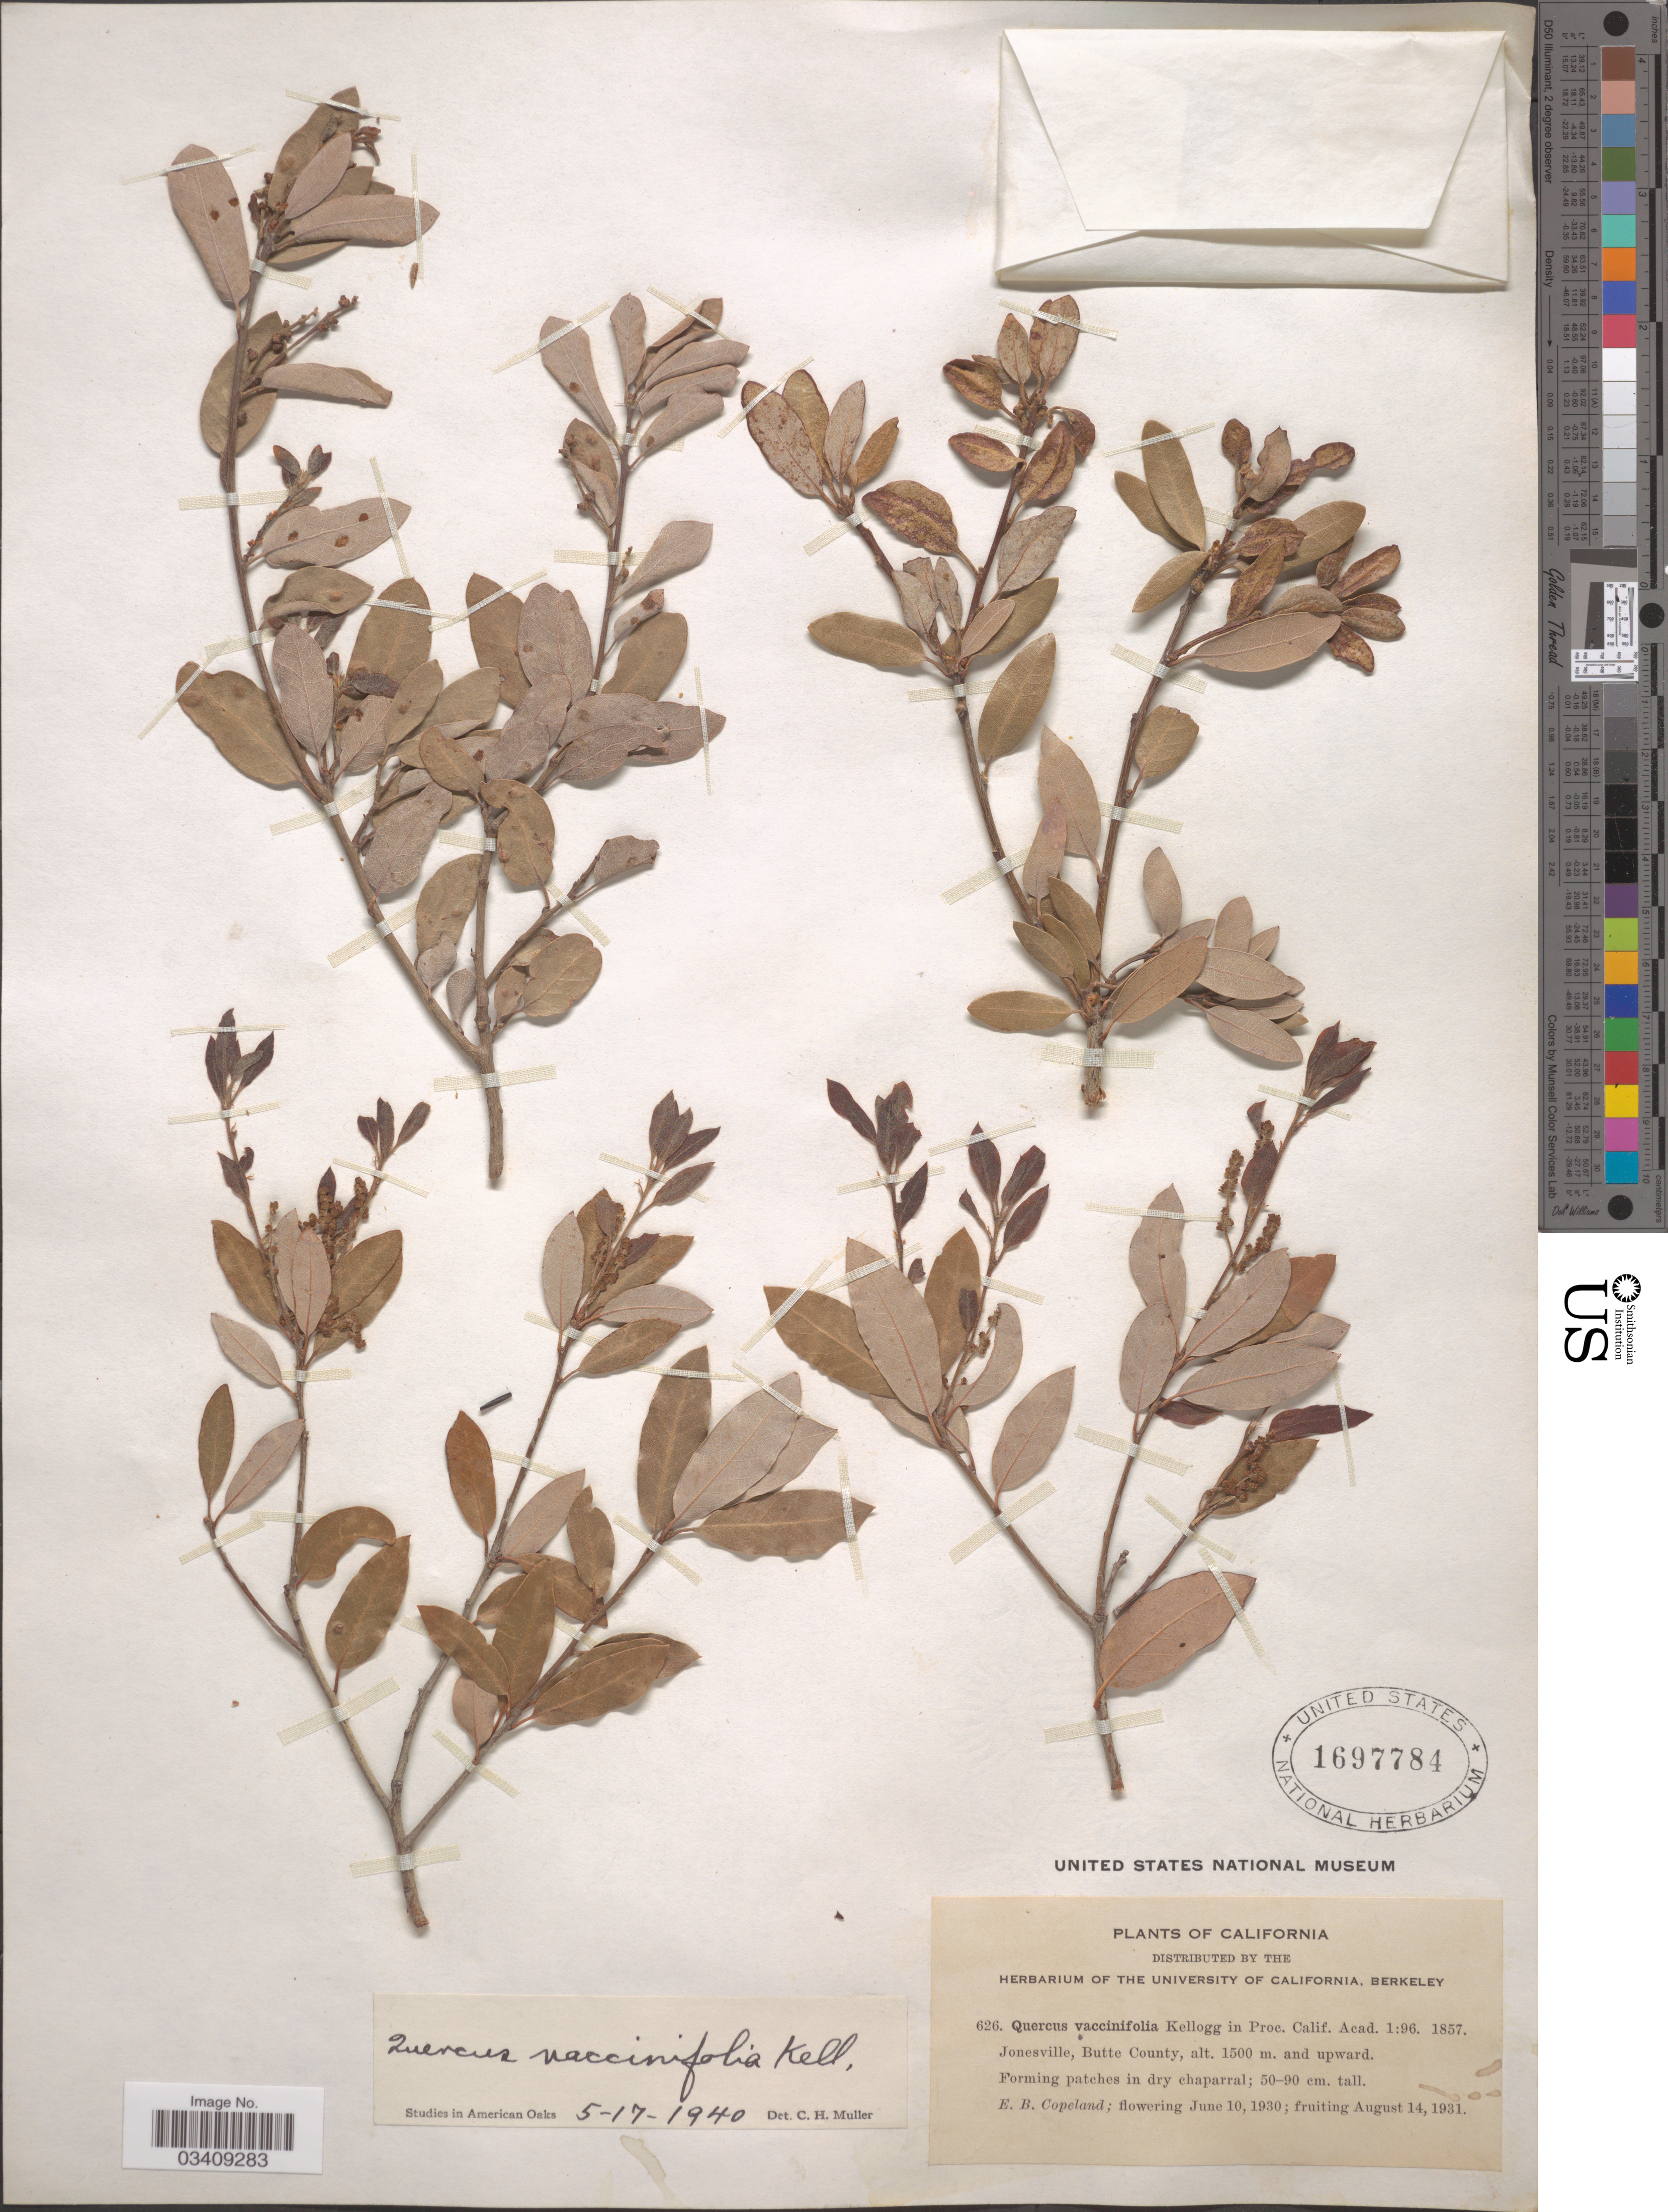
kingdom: Plantae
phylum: Tracheophyta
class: Magnoliopsida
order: Fagales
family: Fagaceae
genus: Quercus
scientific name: Quercus aaata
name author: C.H. Müll.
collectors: E. B. Copeland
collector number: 626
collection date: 1930-06-10/1931-08-14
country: United States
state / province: California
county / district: Butte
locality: Jonesville, Butte County.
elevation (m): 1500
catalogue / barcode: US 1697784